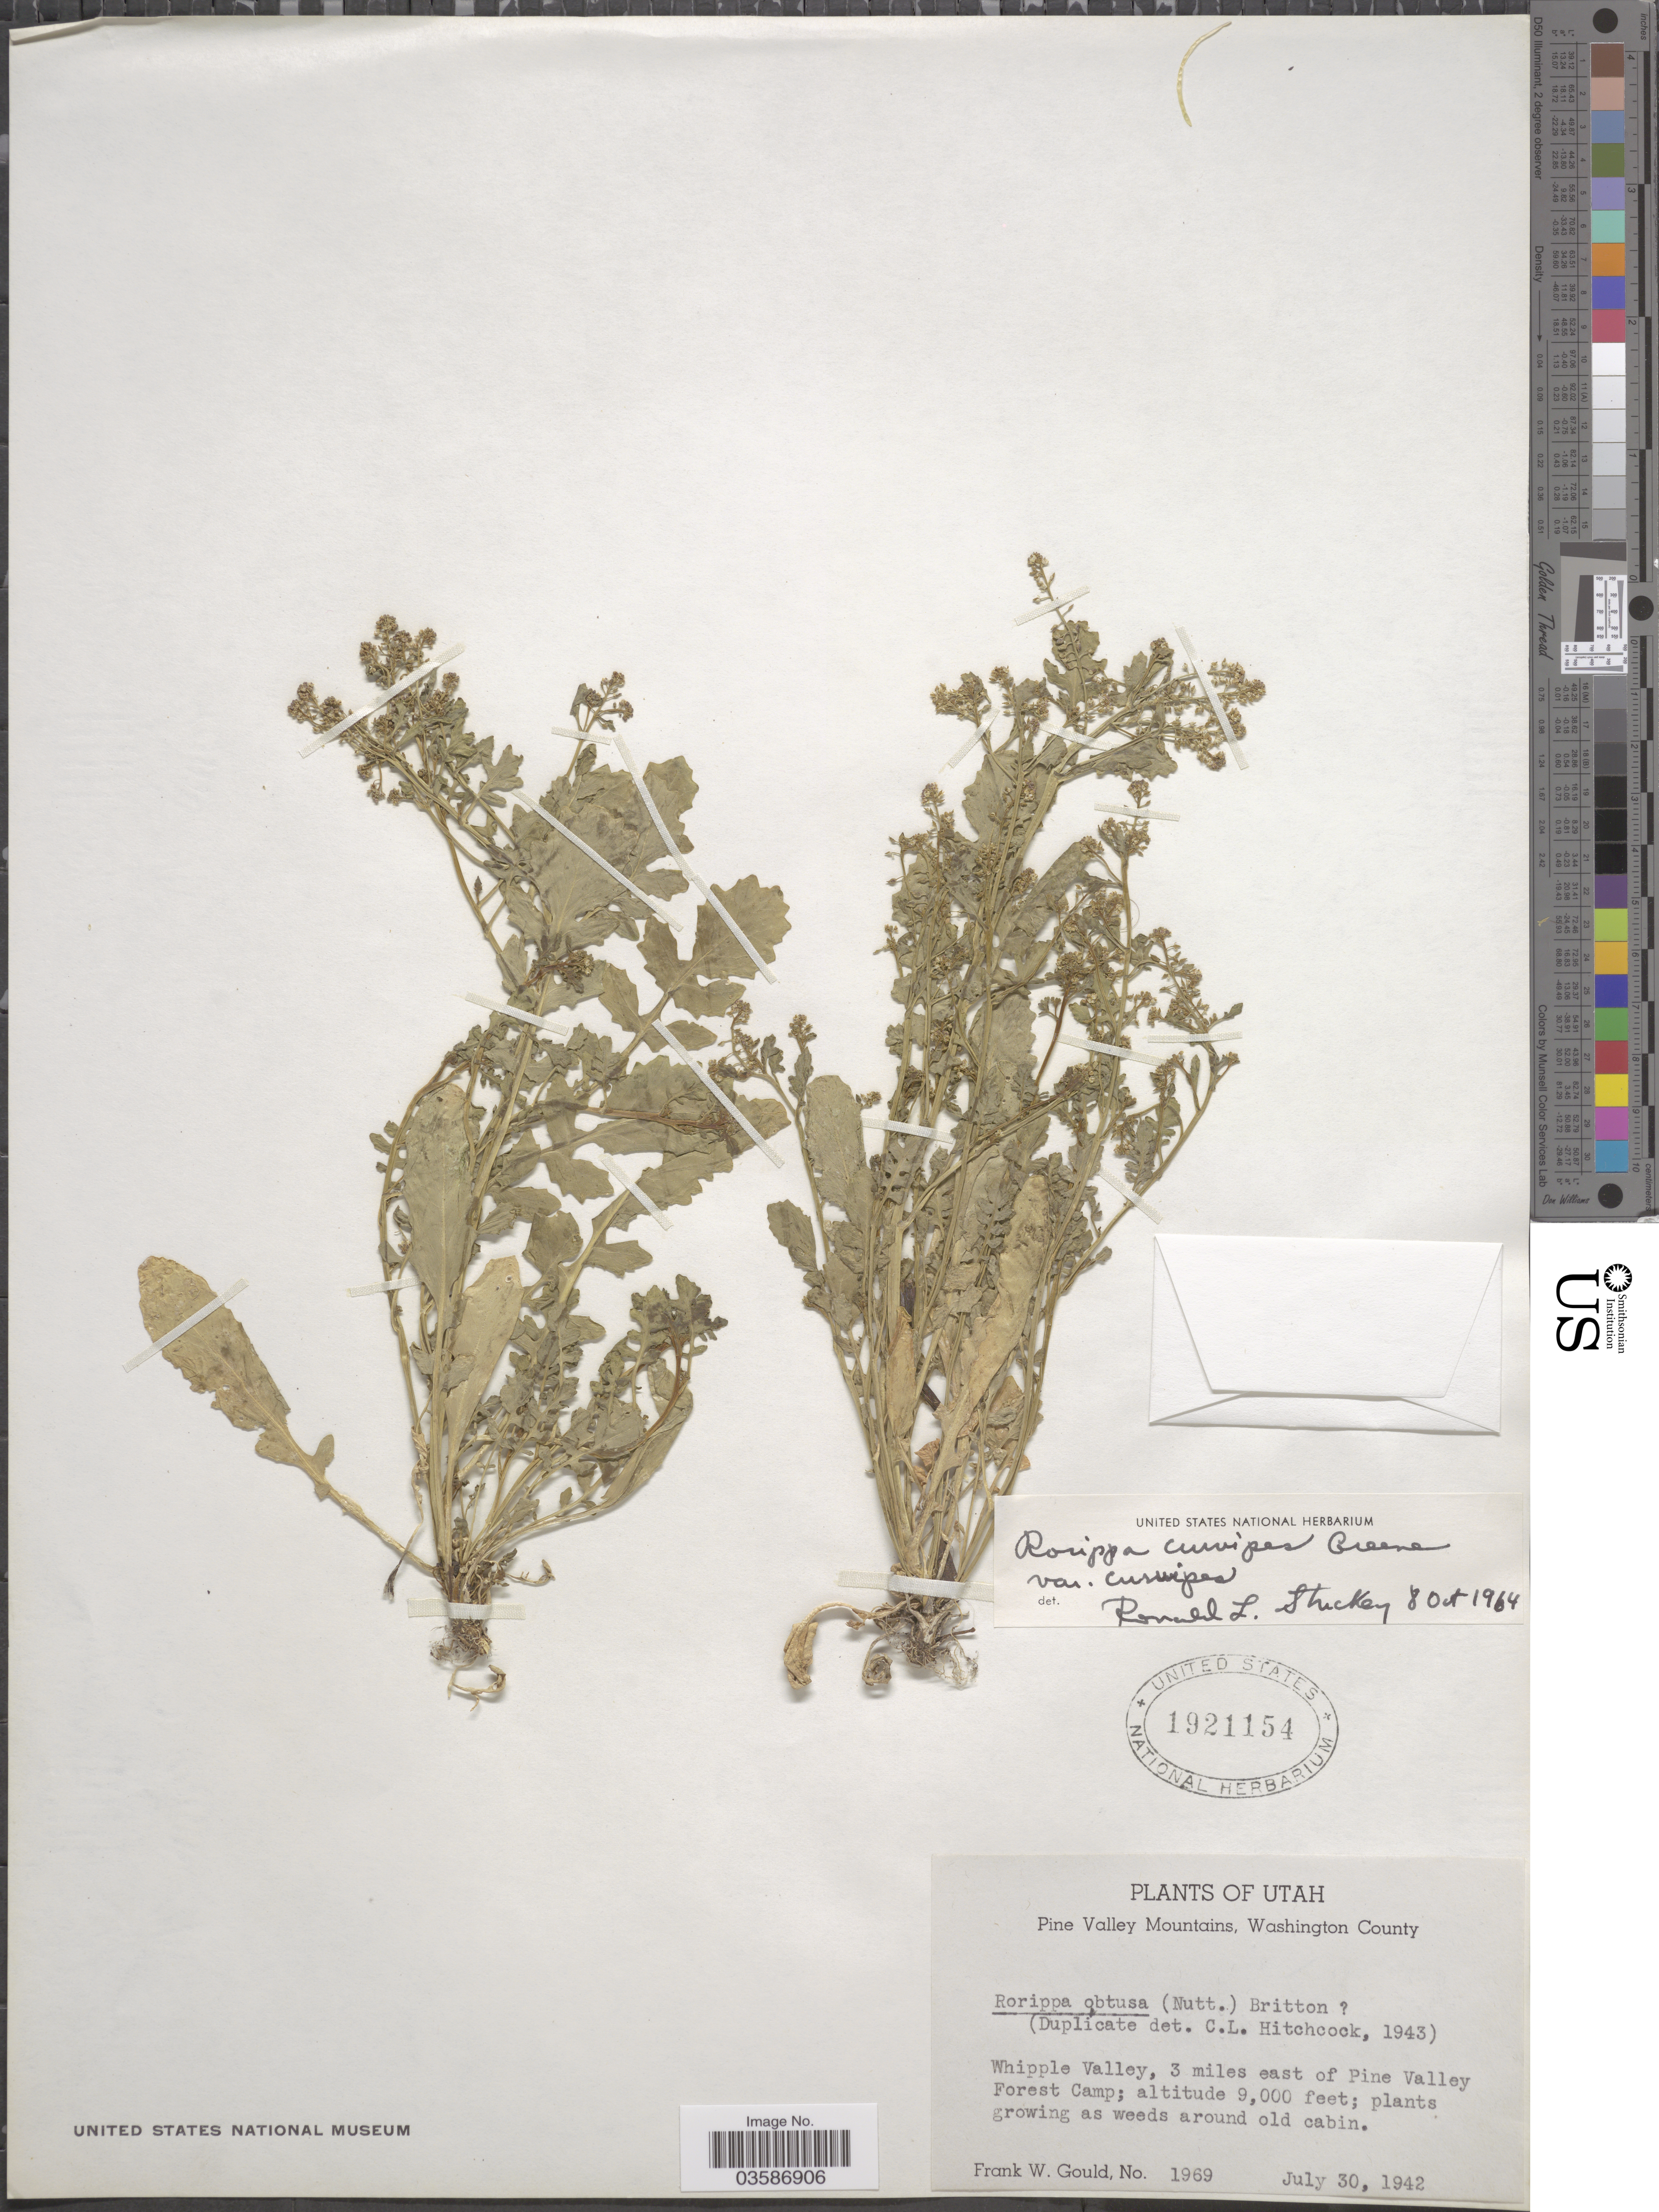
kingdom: Plantae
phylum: Tracheophyta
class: Magnoliopsida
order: Brassicales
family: Brassicaceae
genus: Rorippa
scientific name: Rorippa curvipes var. curvipes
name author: Greene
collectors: F. W. Gould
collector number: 1969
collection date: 1942-07-30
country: United States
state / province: Utah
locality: Pine Valley Mountains, Washington County. Whipple Valley, 3 miles east of Pine Valley Forest Camp.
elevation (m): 2743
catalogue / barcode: US 1921154